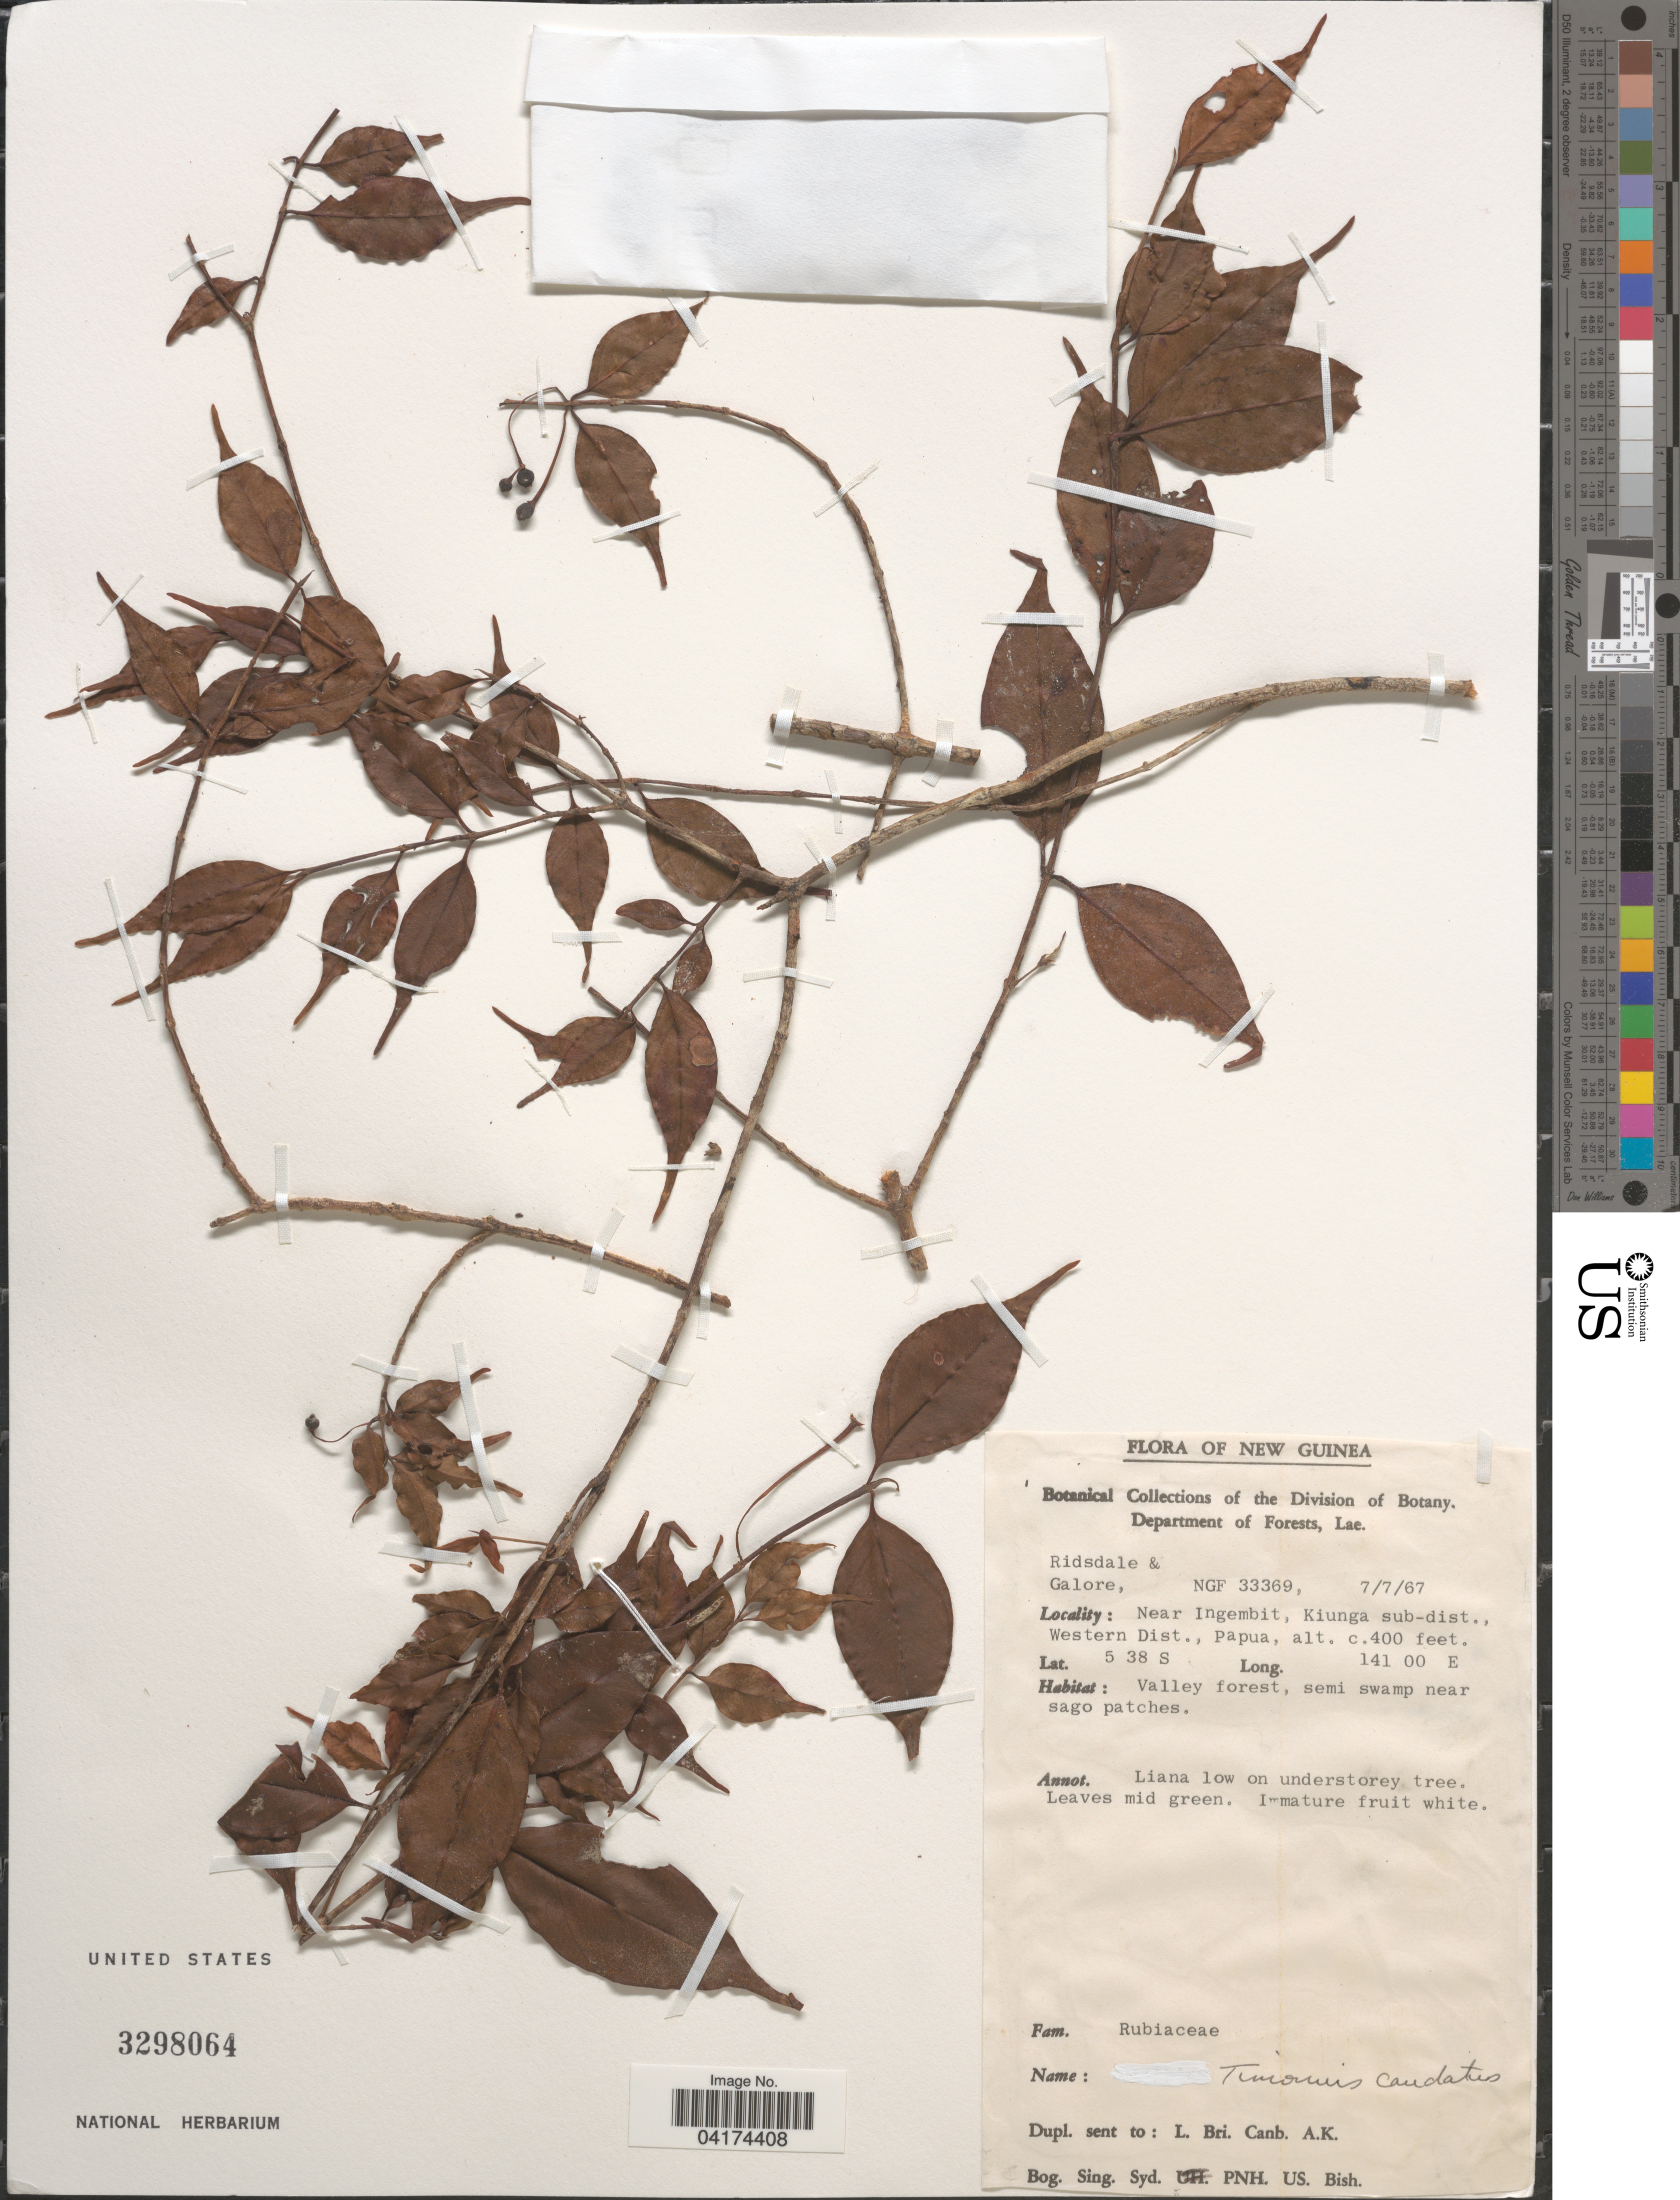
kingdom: Plantae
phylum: Tracheophyta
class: Magnoliopsida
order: Gentianales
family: Rubiaceae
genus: Timonius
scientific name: Timonius caudatus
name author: Valeton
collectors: -. Ridsdale & -. Galore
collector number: NGF33369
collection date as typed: Transcribed d/m/y: 7/7/67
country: Papua New Guinea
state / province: Manus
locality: New Guinea. Near Ingembit, Kiunga sub-dist., Western Dist., Papua.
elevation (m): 122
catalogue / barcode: US 3298064